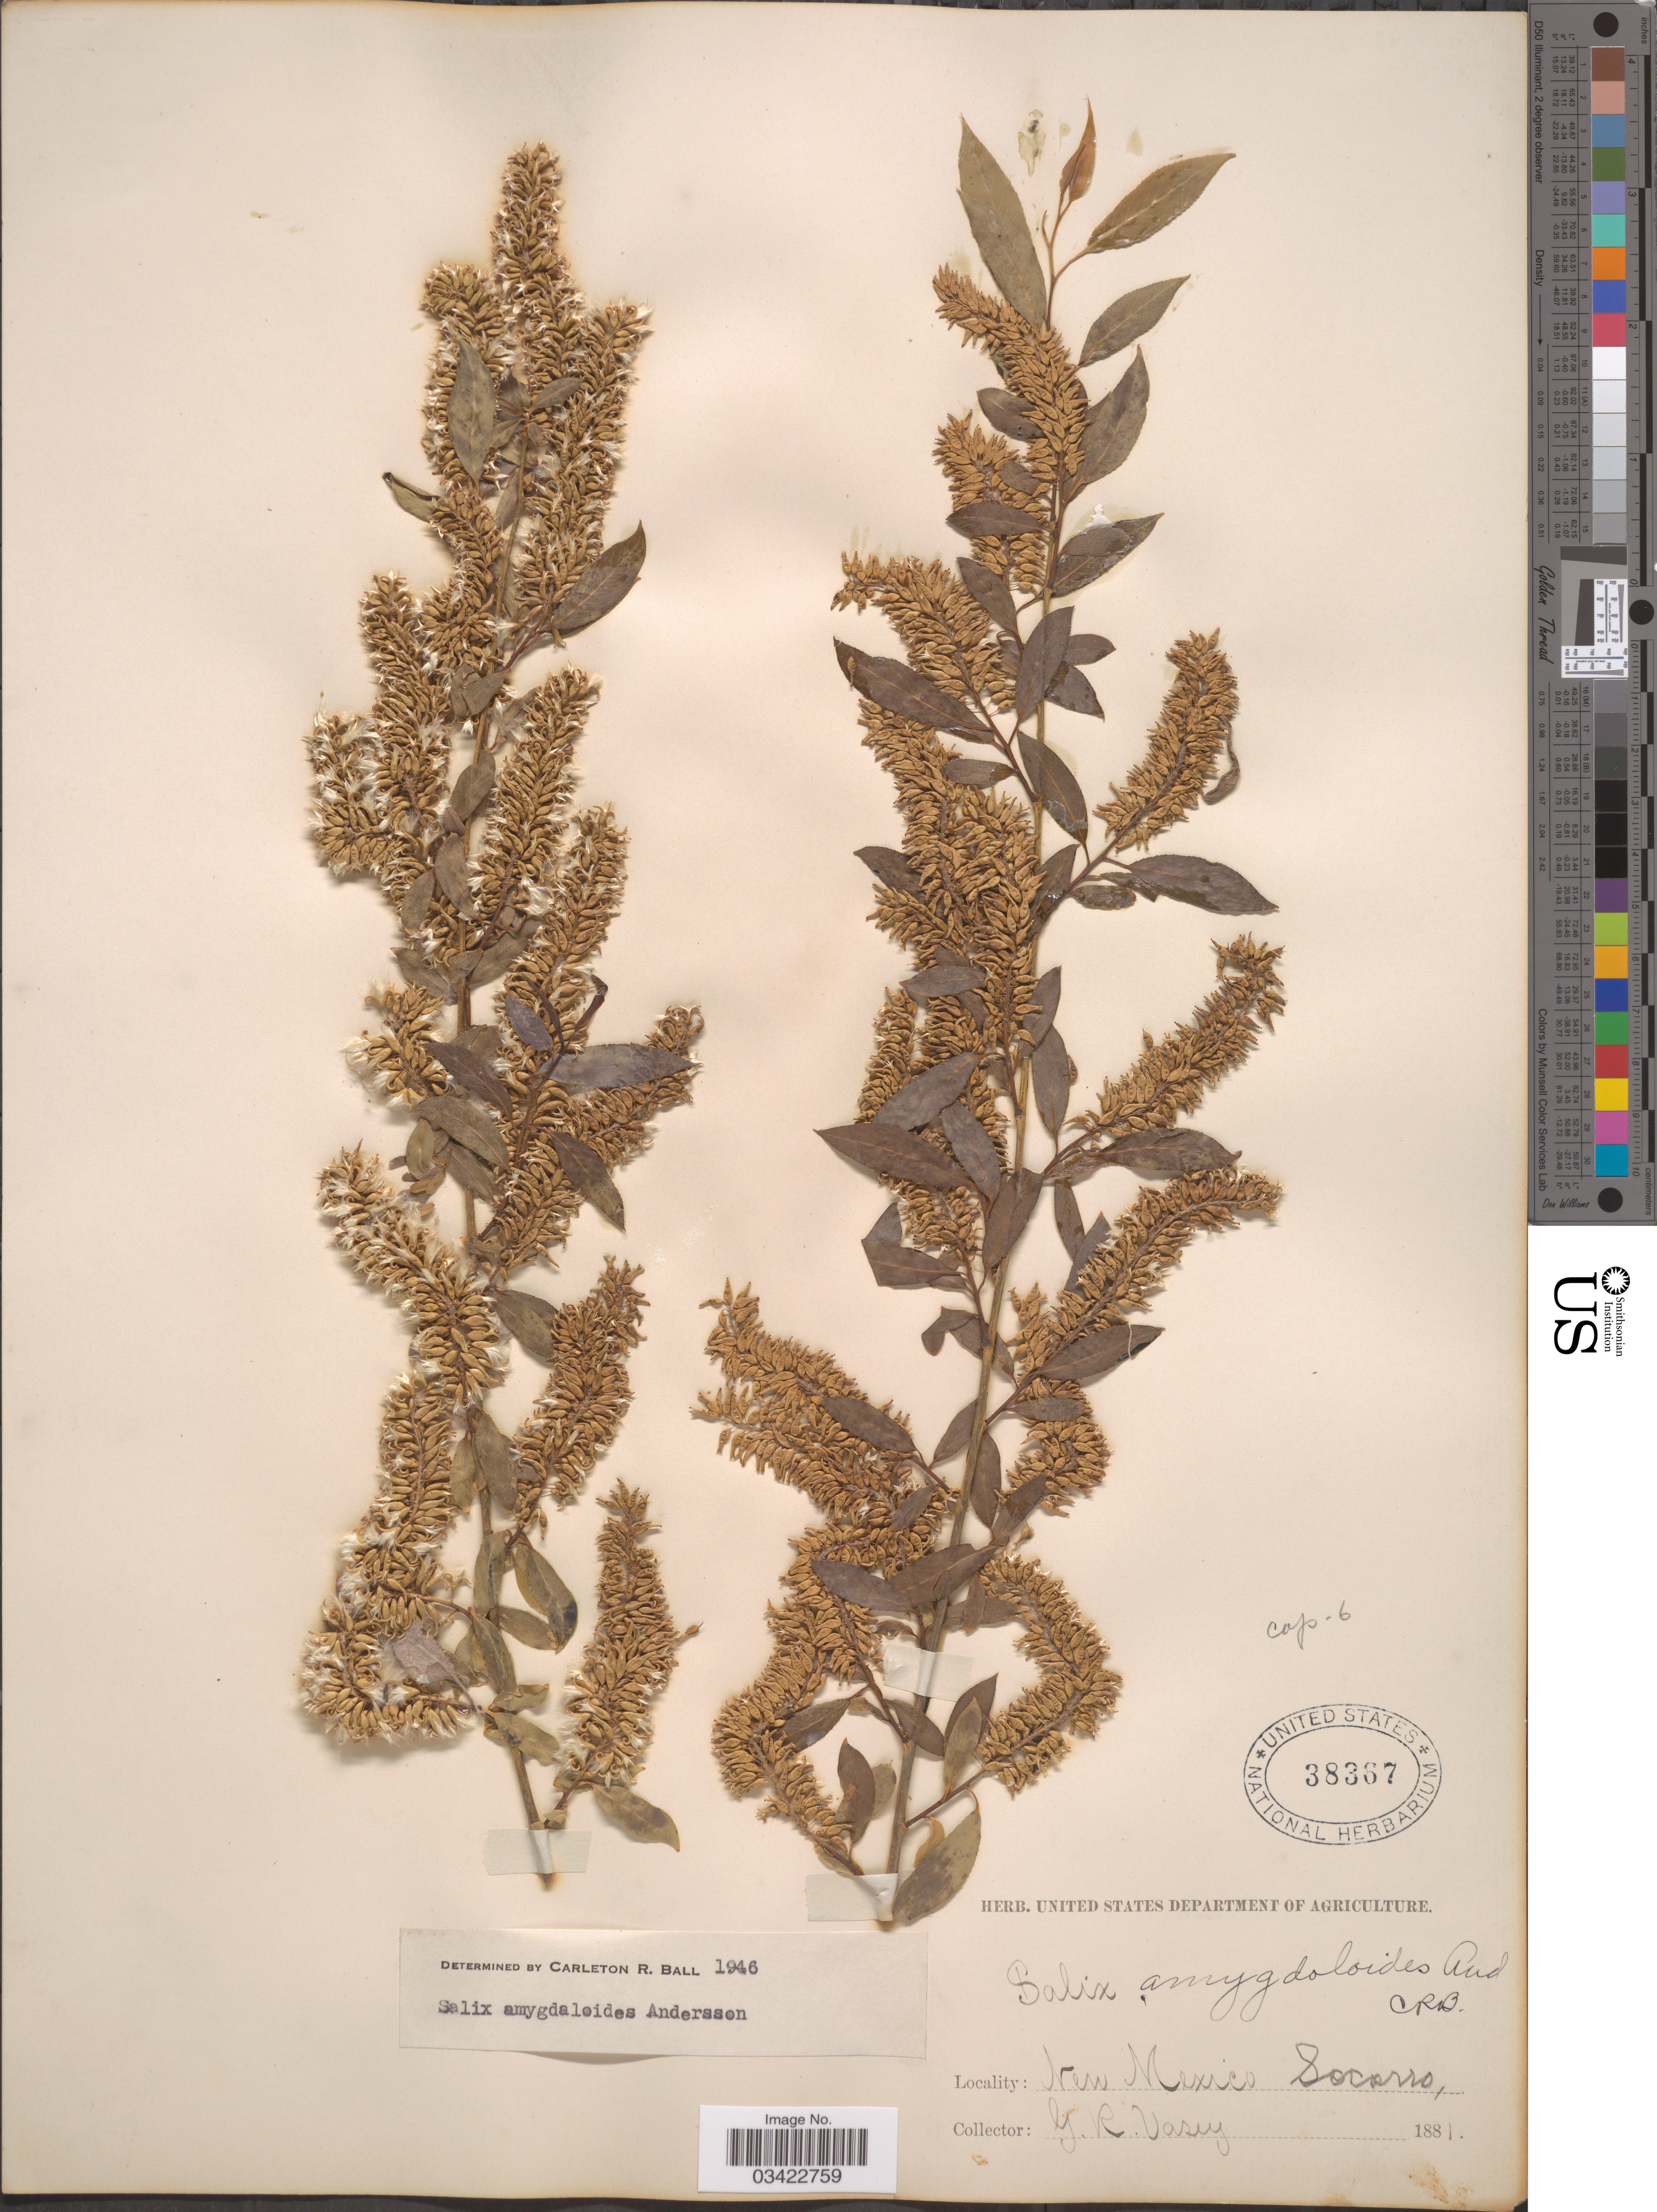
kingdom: Plantae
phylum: Tracheophyta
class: Magnoliopsida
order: Malpighiales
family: Salicaceae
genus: Salix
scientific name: Salix amygdaloides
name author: Andersson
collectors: G. R. Vasey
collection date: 1881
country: United States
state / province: New Mexico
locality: Socorro.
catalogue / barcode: US 38367